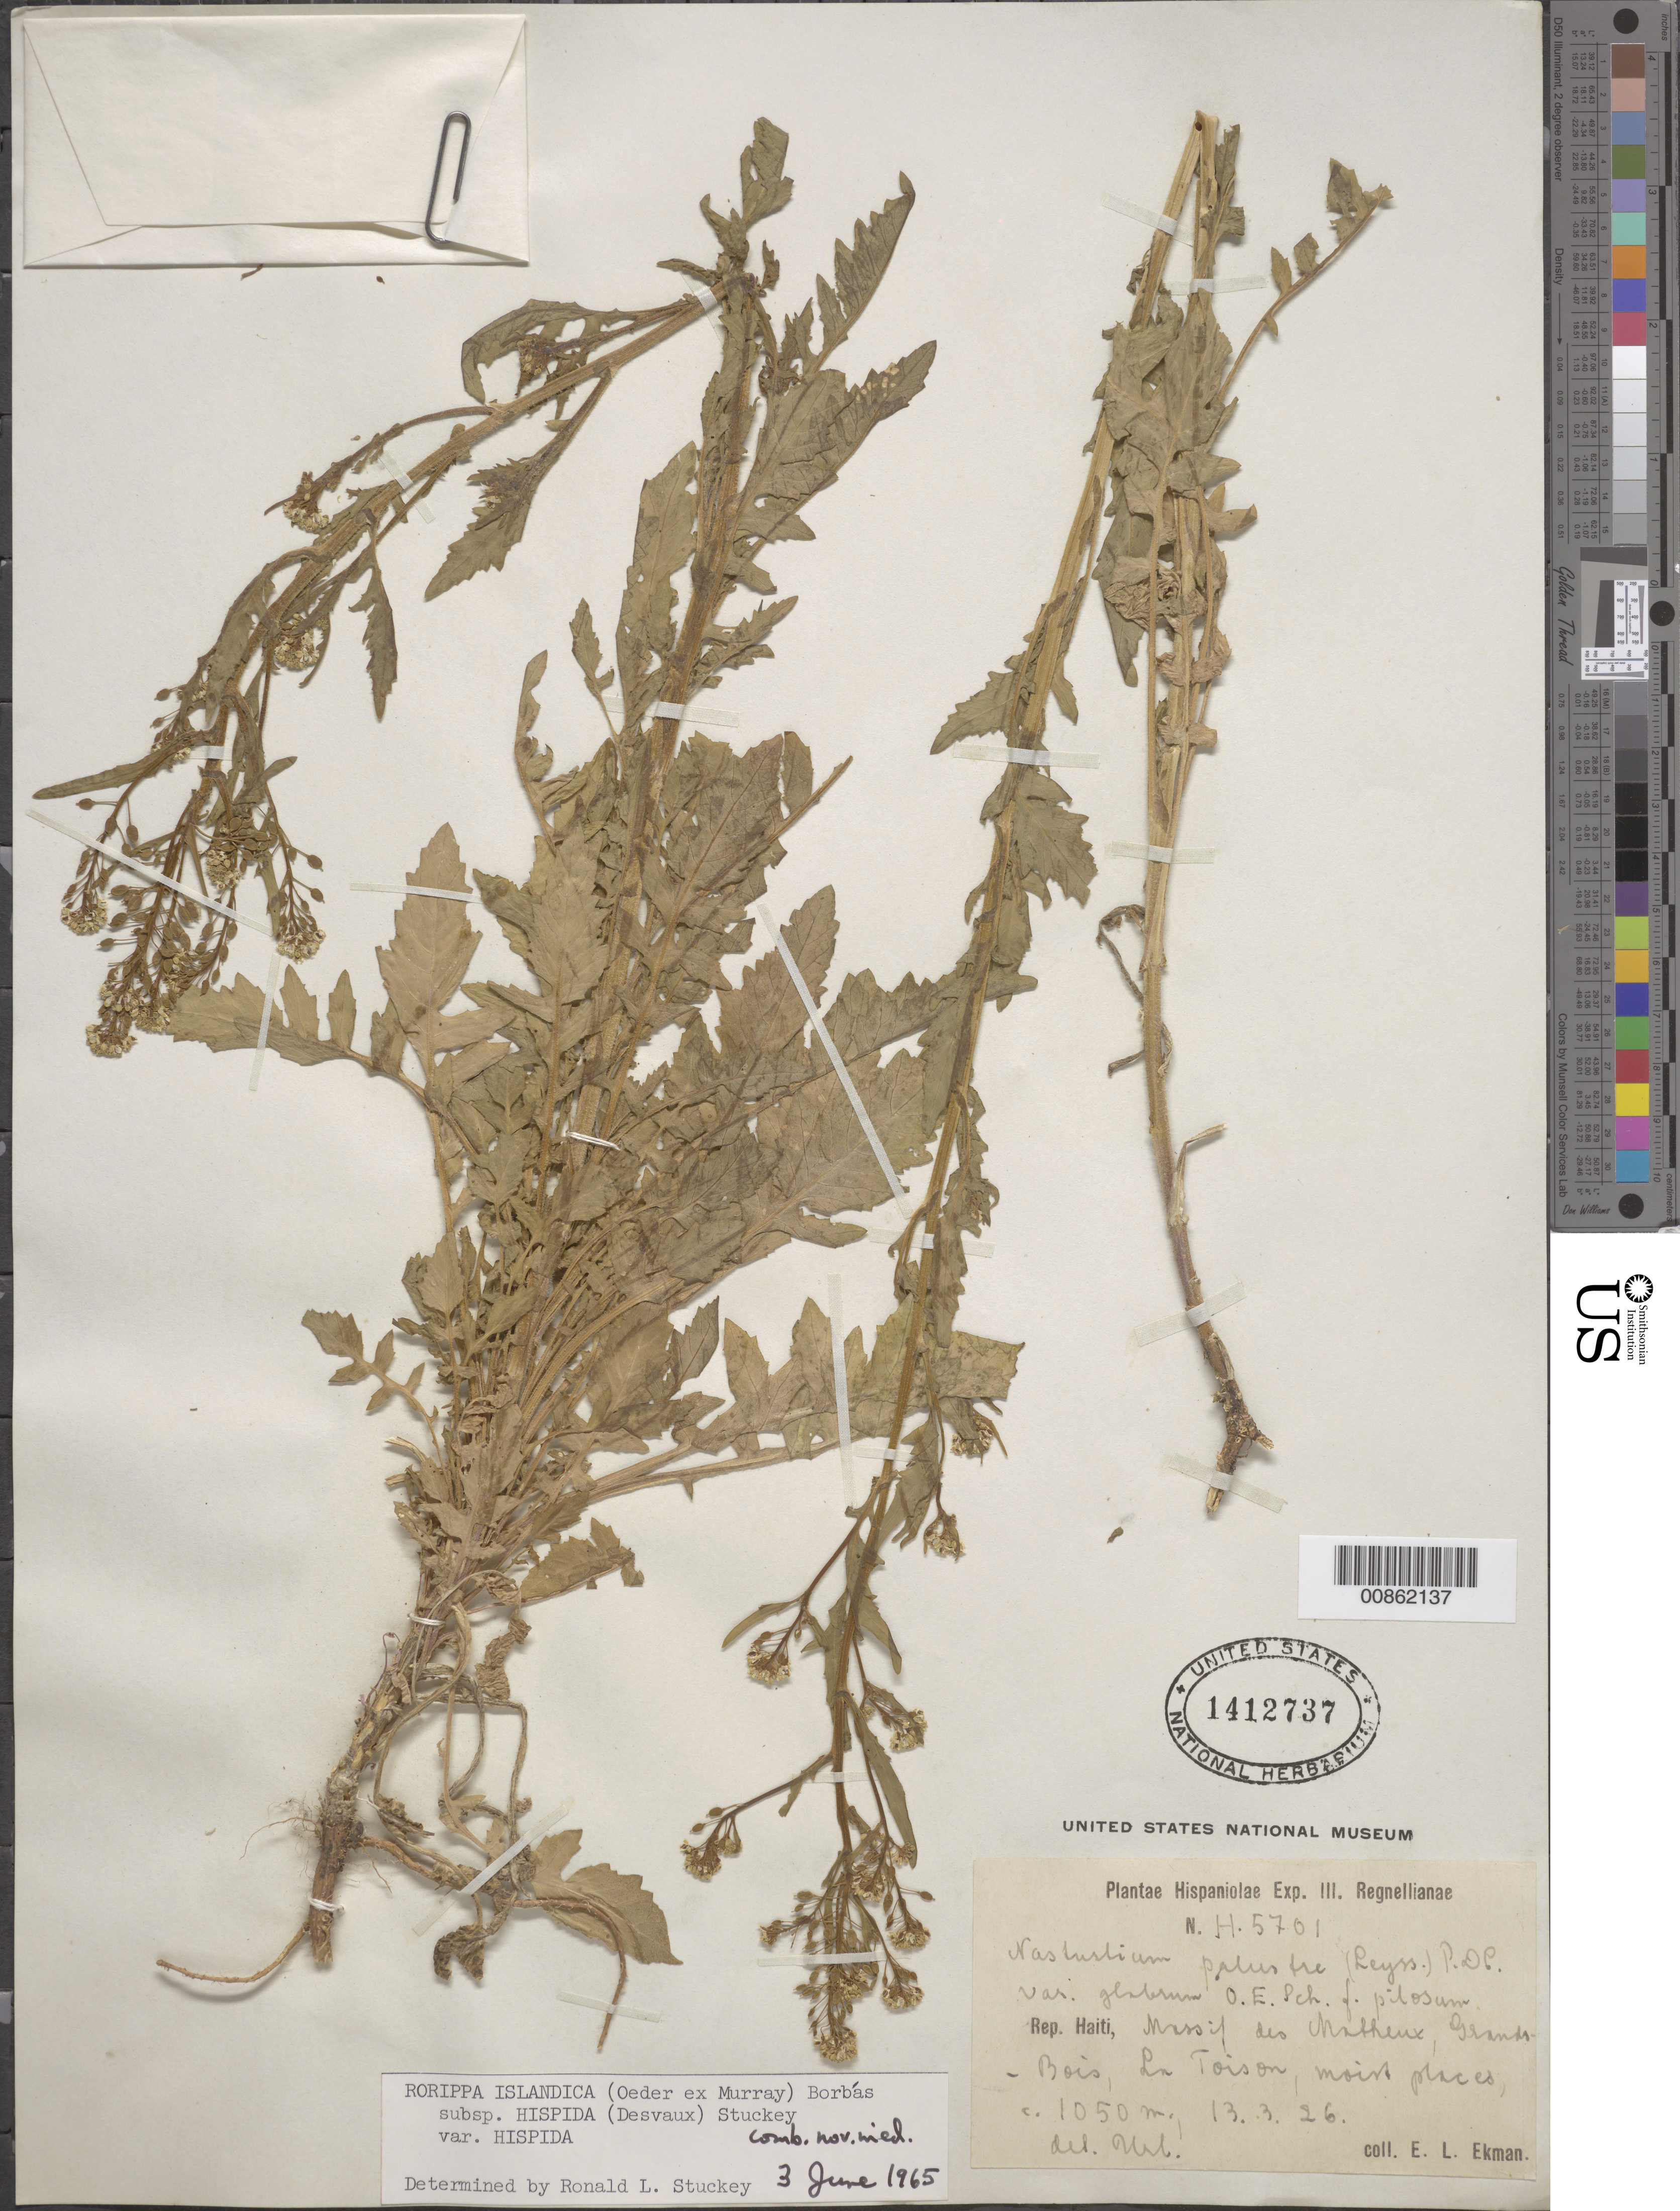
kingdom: Plantae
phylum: Tracheophyta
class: Magnoliopsida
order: Brassicales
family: Brassicaceae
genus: Rorippa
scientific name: Rorippa islandica subsp. hispida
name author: (Desv.) Stuckey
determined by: Stuckey, R. L.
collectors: E. L. Ekman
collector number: H 5701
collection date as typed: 13 Mar 1926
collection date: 1926-03-13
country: Haiti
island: Hispaniola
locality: Massif des Matheux, Grands-Bois, La Toison.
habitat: Moist places.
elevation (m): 1050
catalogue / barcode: US 1412737